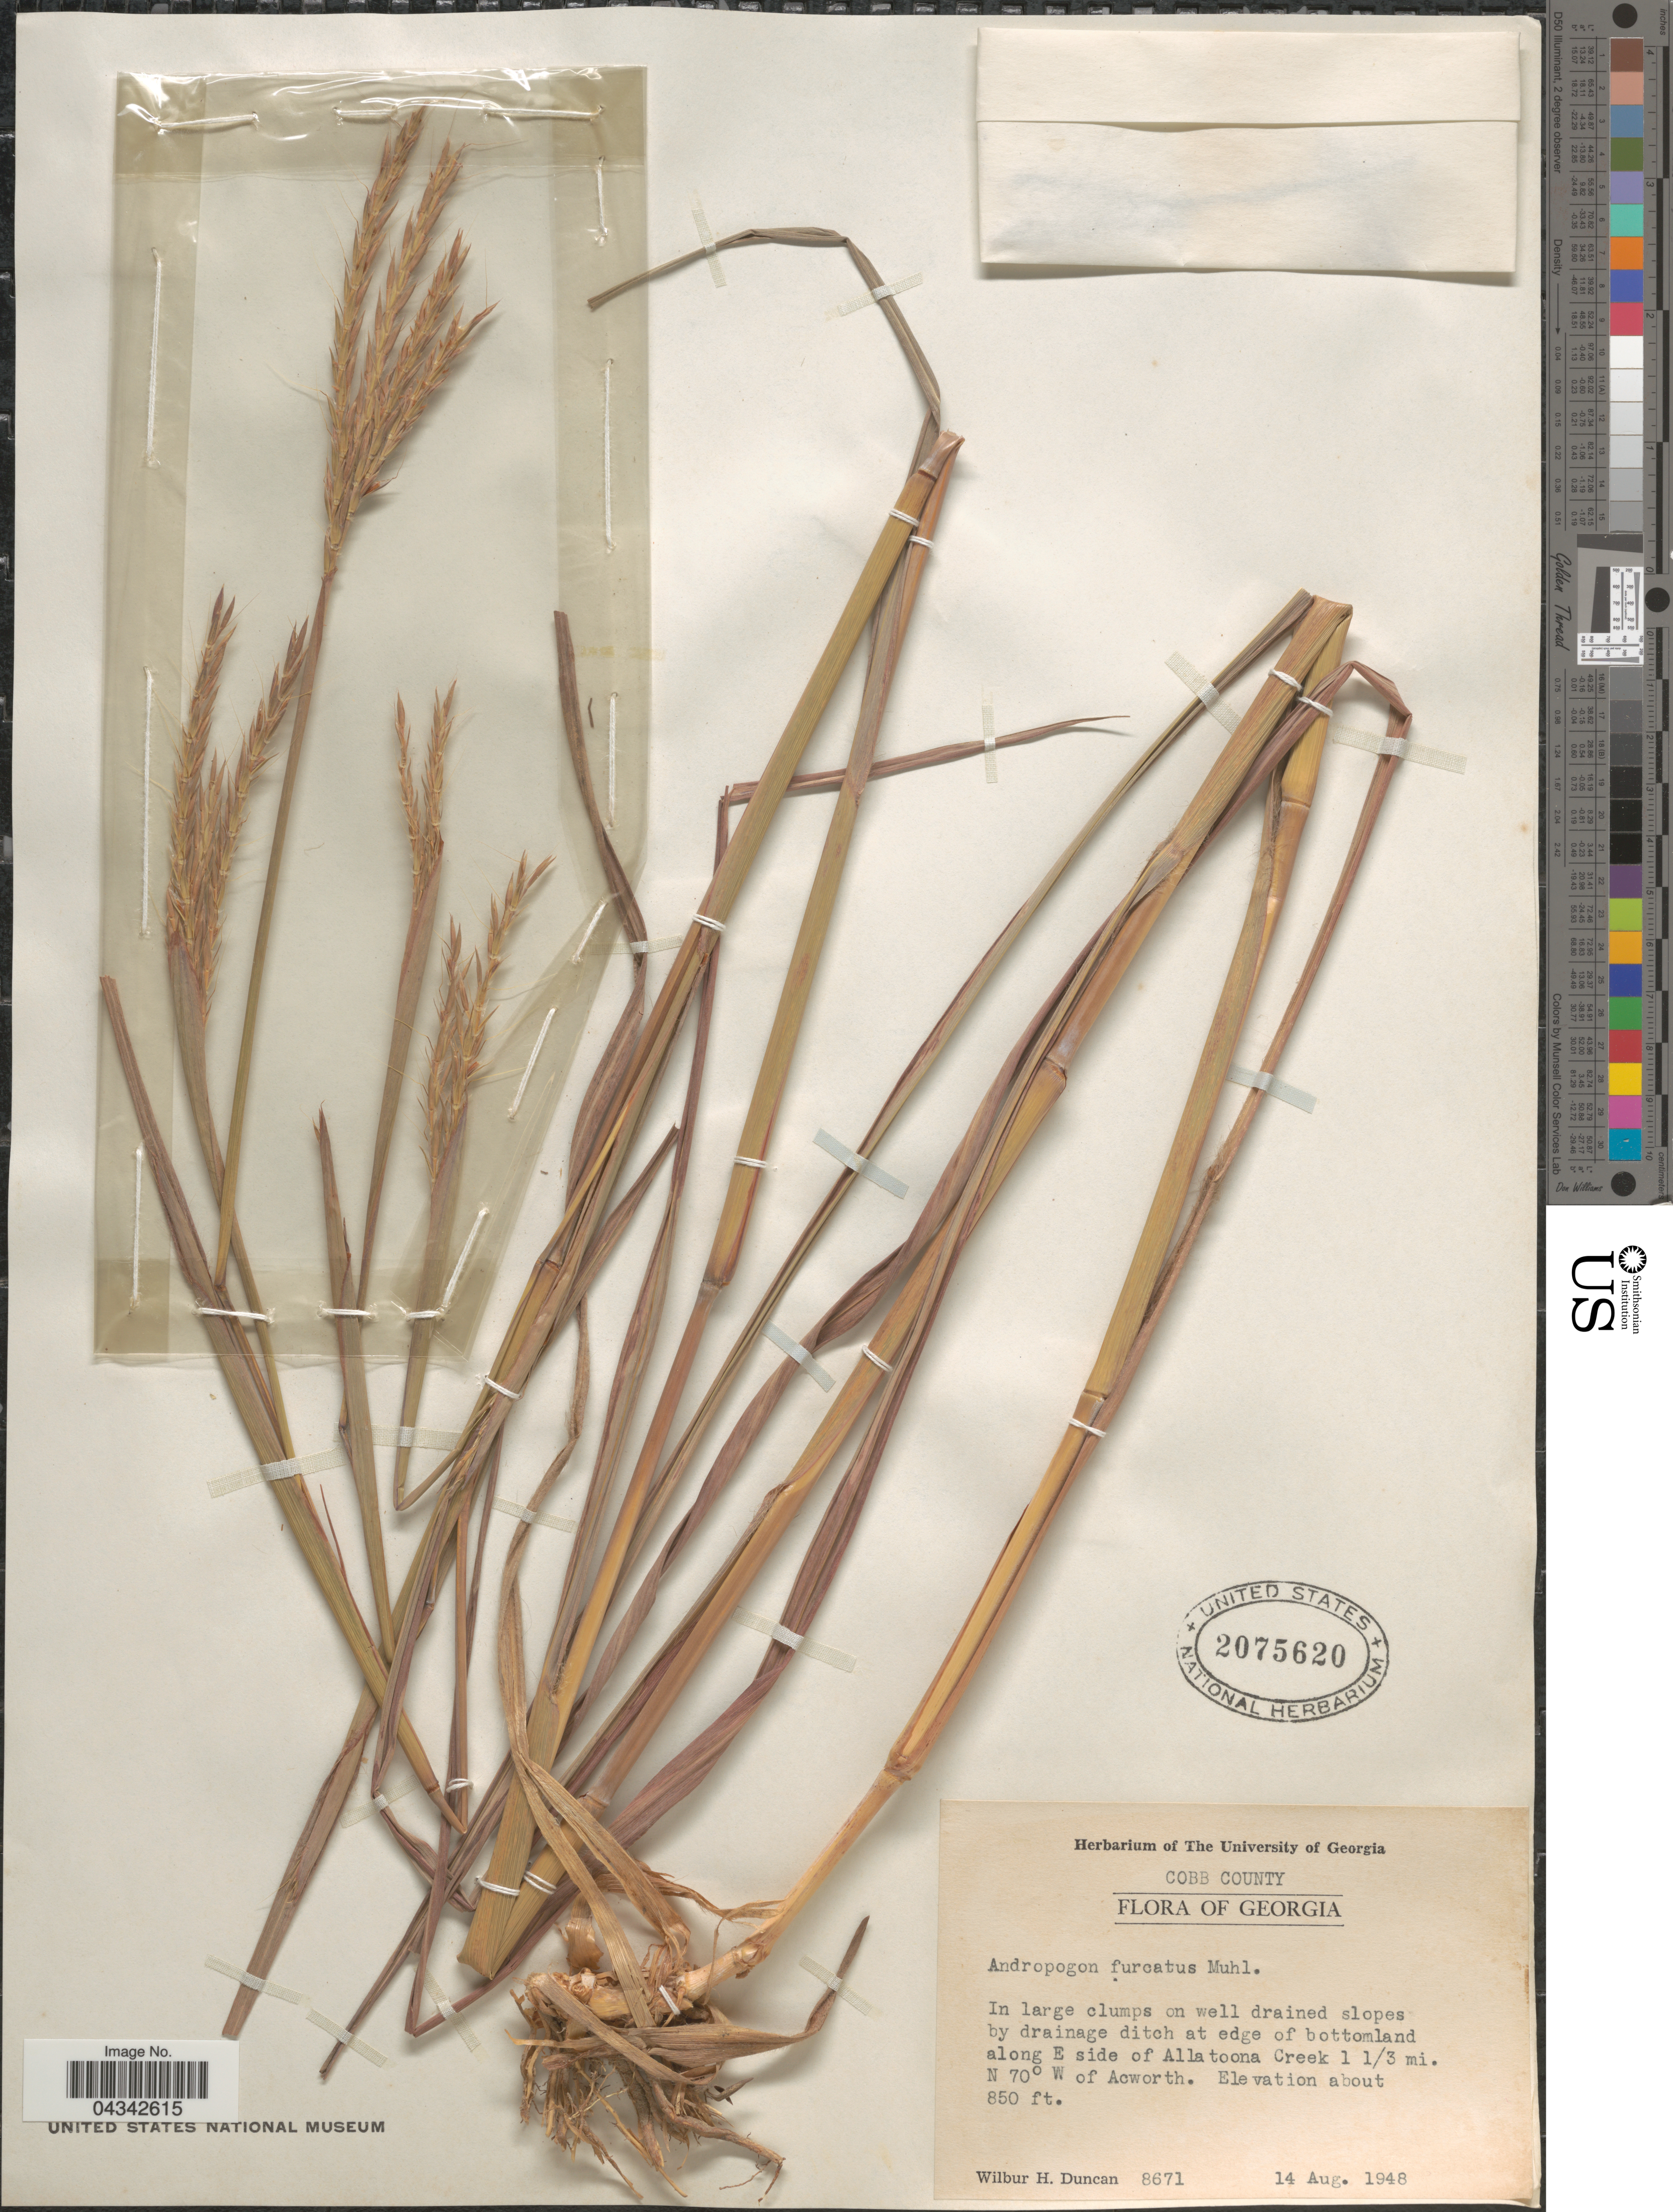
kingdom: Plantae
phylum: Tracheophyta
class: Liliopsida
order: Poales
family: Poaceae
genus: Andropogon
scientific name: Andropogon gerardii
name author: Vitman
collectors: W. H. Duncan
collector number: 8671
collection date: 1948-08-14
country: United States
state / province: Georgia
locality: Cobb County. In large clumps on well drained slopes by drainage ditch at edge of bottomland along E side of Allatoona Creek 1 ⅓ mi. N 70º W of Acworth.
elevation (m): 259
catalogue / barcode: US 2075620